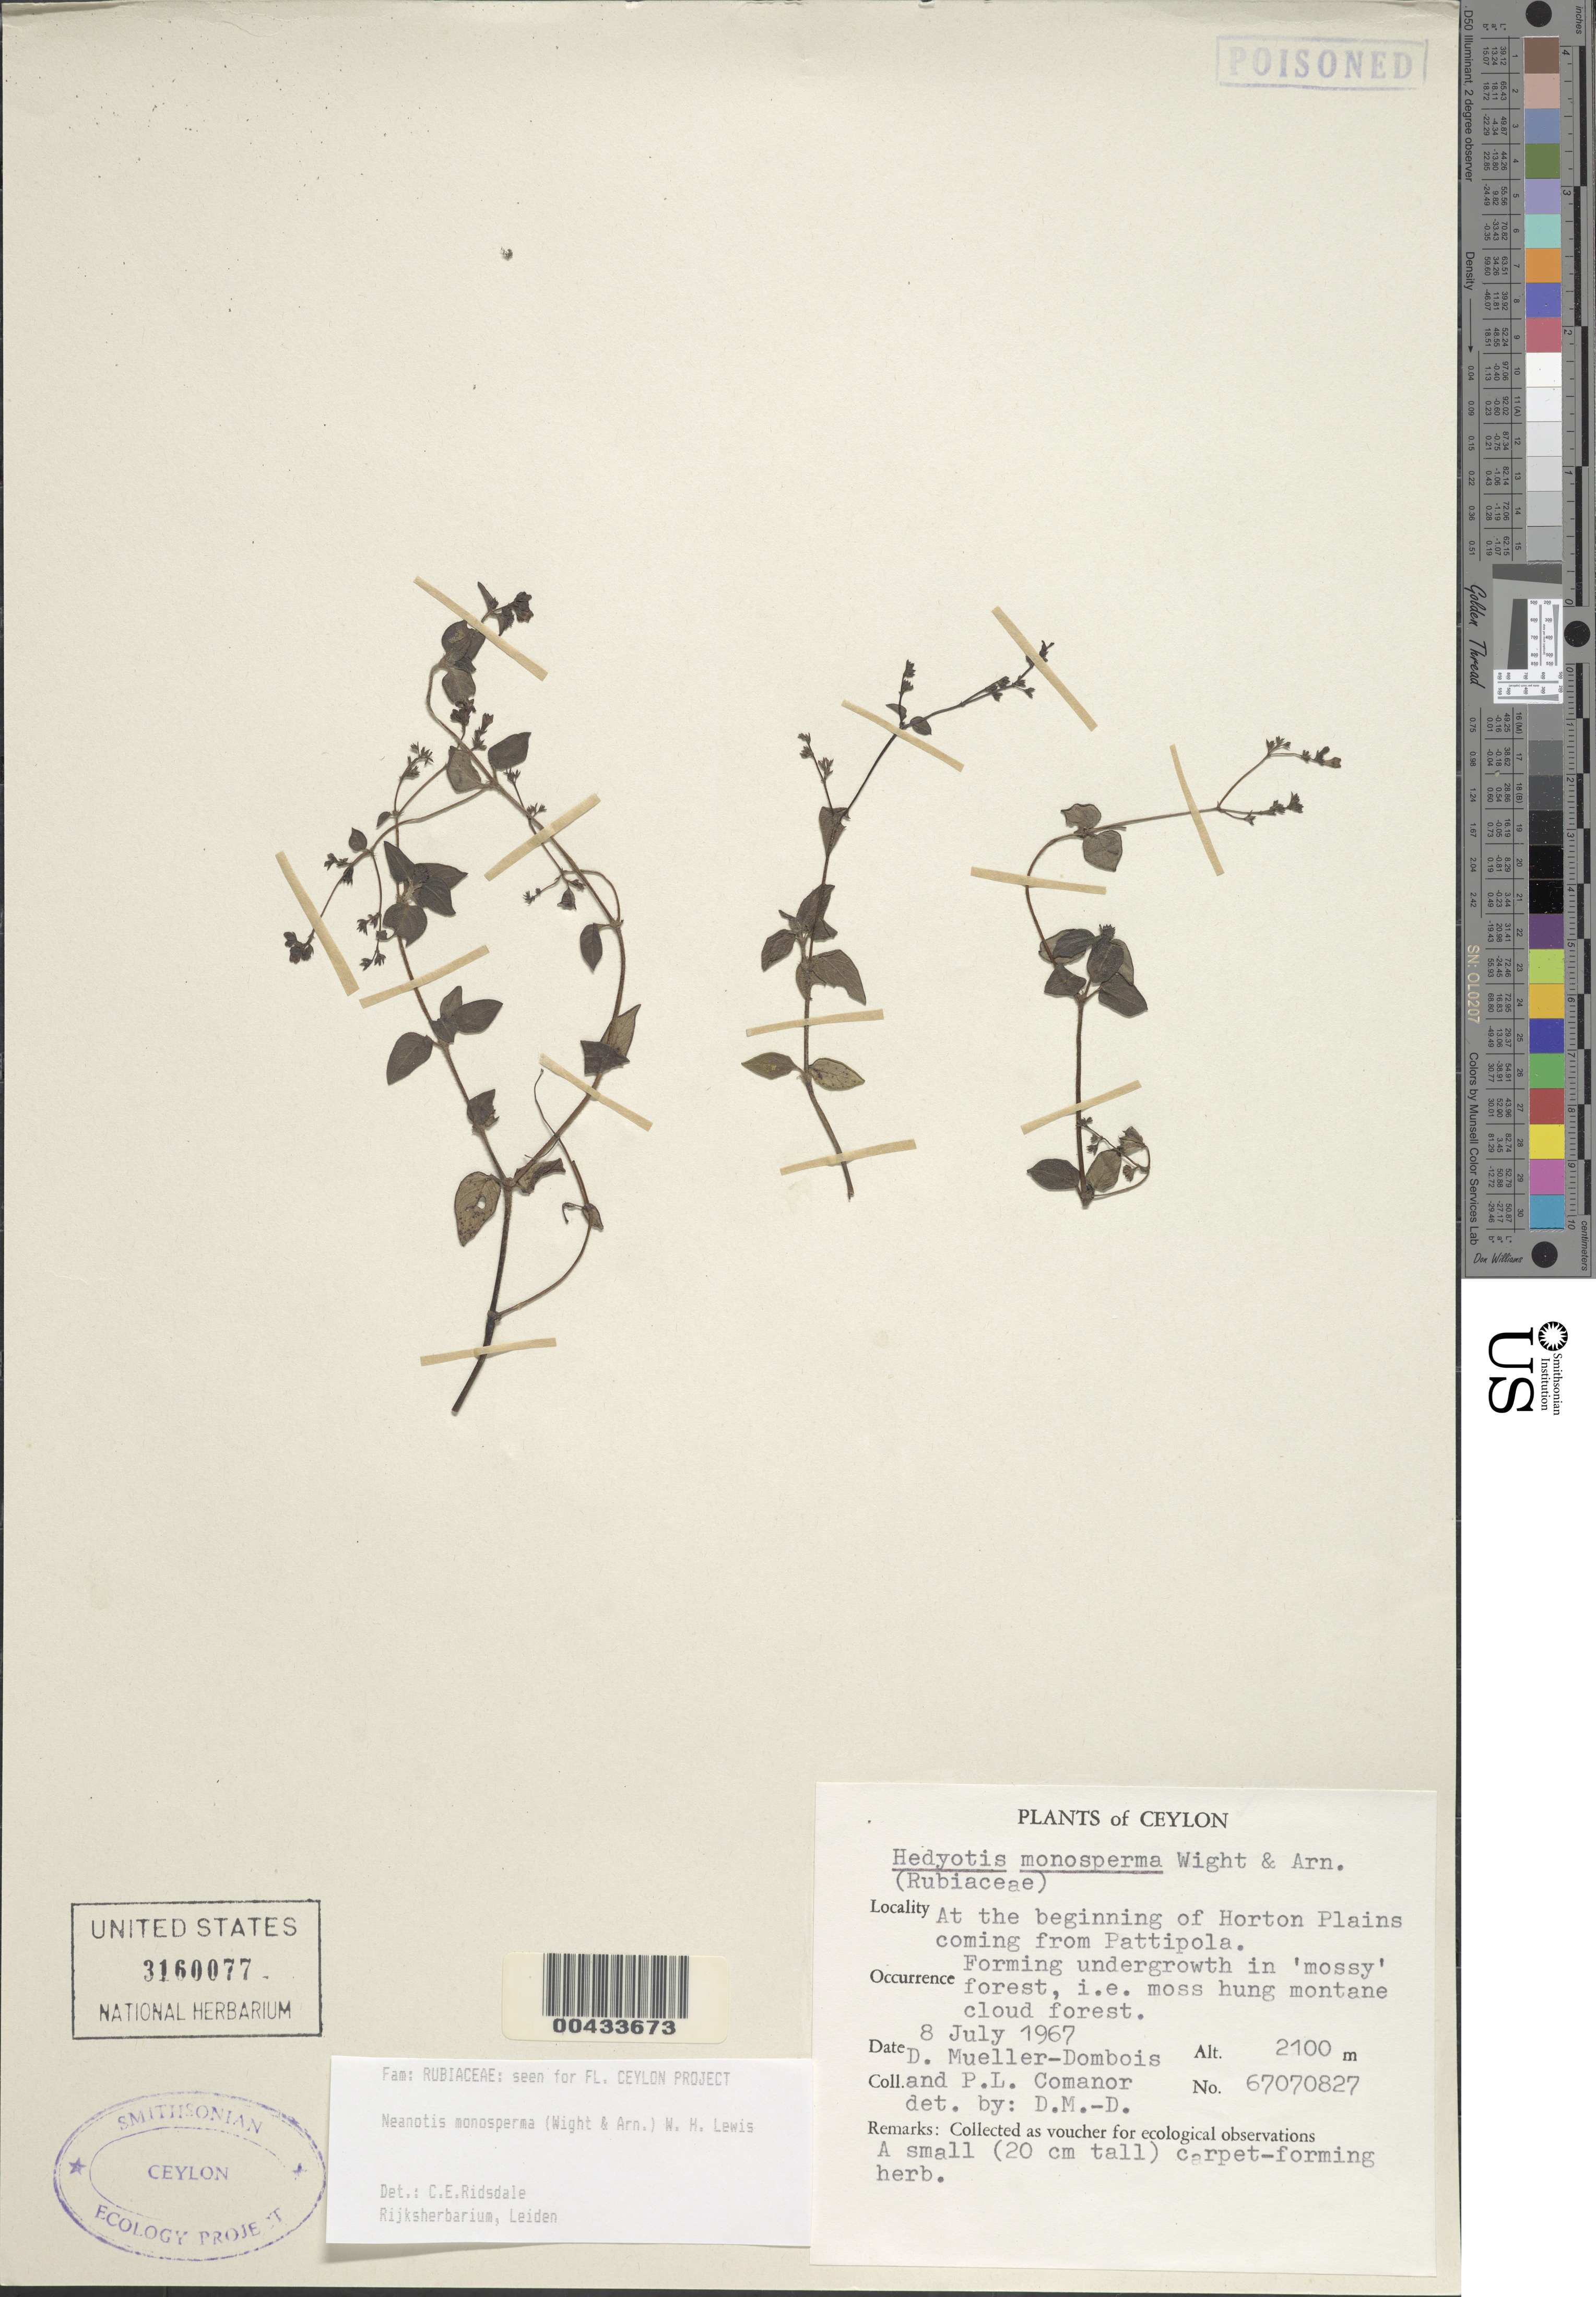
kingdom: Plantae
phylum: Tracheophyta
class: Magnoliopsida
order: Gentianales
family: Rubiaceae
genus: Neanotis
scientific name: Neanotis monosperma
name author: (Wight & Arn.) W.H. Lewis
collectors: D. Mueller-Dombois & P. Comanor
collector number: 67070827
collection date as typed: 08 Jul 1967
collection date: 1967-07-08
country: Sri Lanka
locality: At the beginning of Horton Plains coming from Pattipola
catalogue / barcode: US 3160077